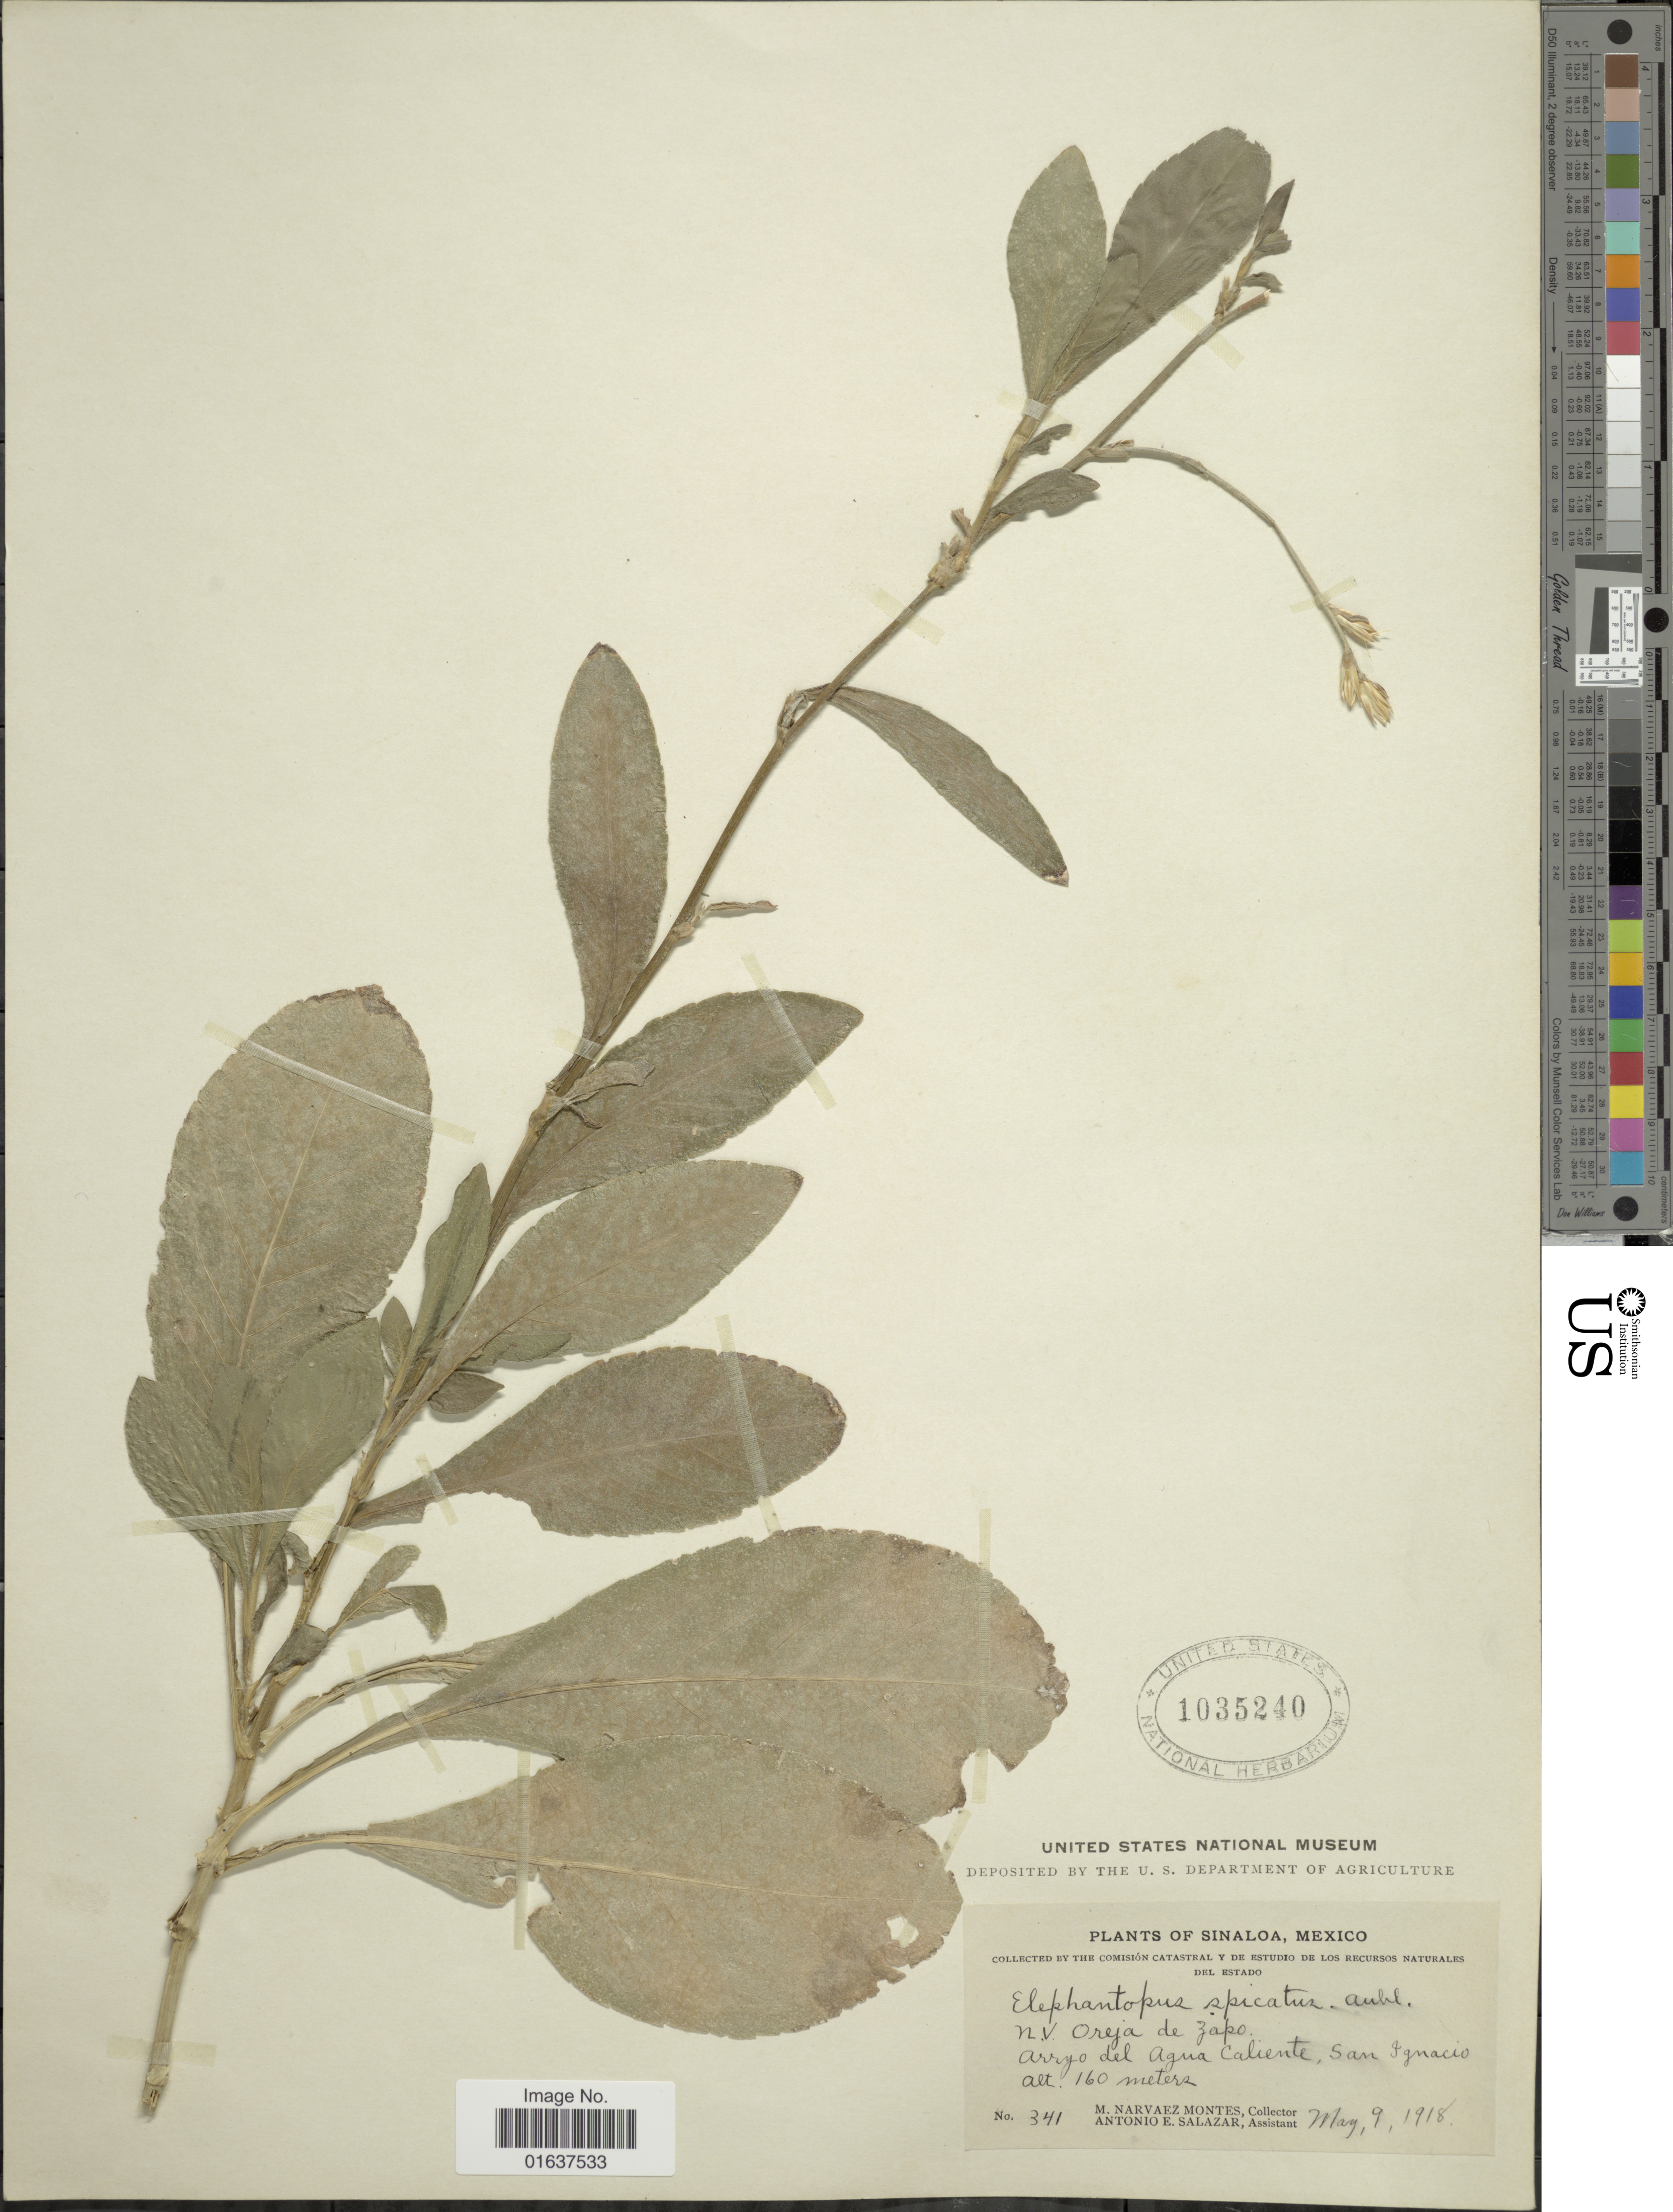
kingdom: Plantae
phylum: Tracheophyta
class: Magnoliopsida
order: Asterales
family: Asteraceae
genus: Pseudelephantopus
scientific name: Pseudelephantopus spicatus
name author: (Juss. ex Aubl.) C.F. Baker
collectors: M. Navarez Montes & A. E. Salazar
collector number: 341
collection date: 1918-05-09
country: Mexico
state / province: Sinaloa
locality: N.V. Oreja de Zapo. Arroyo del Agua Caliente, San Ignacio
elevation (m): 160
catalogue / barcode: US 1035240